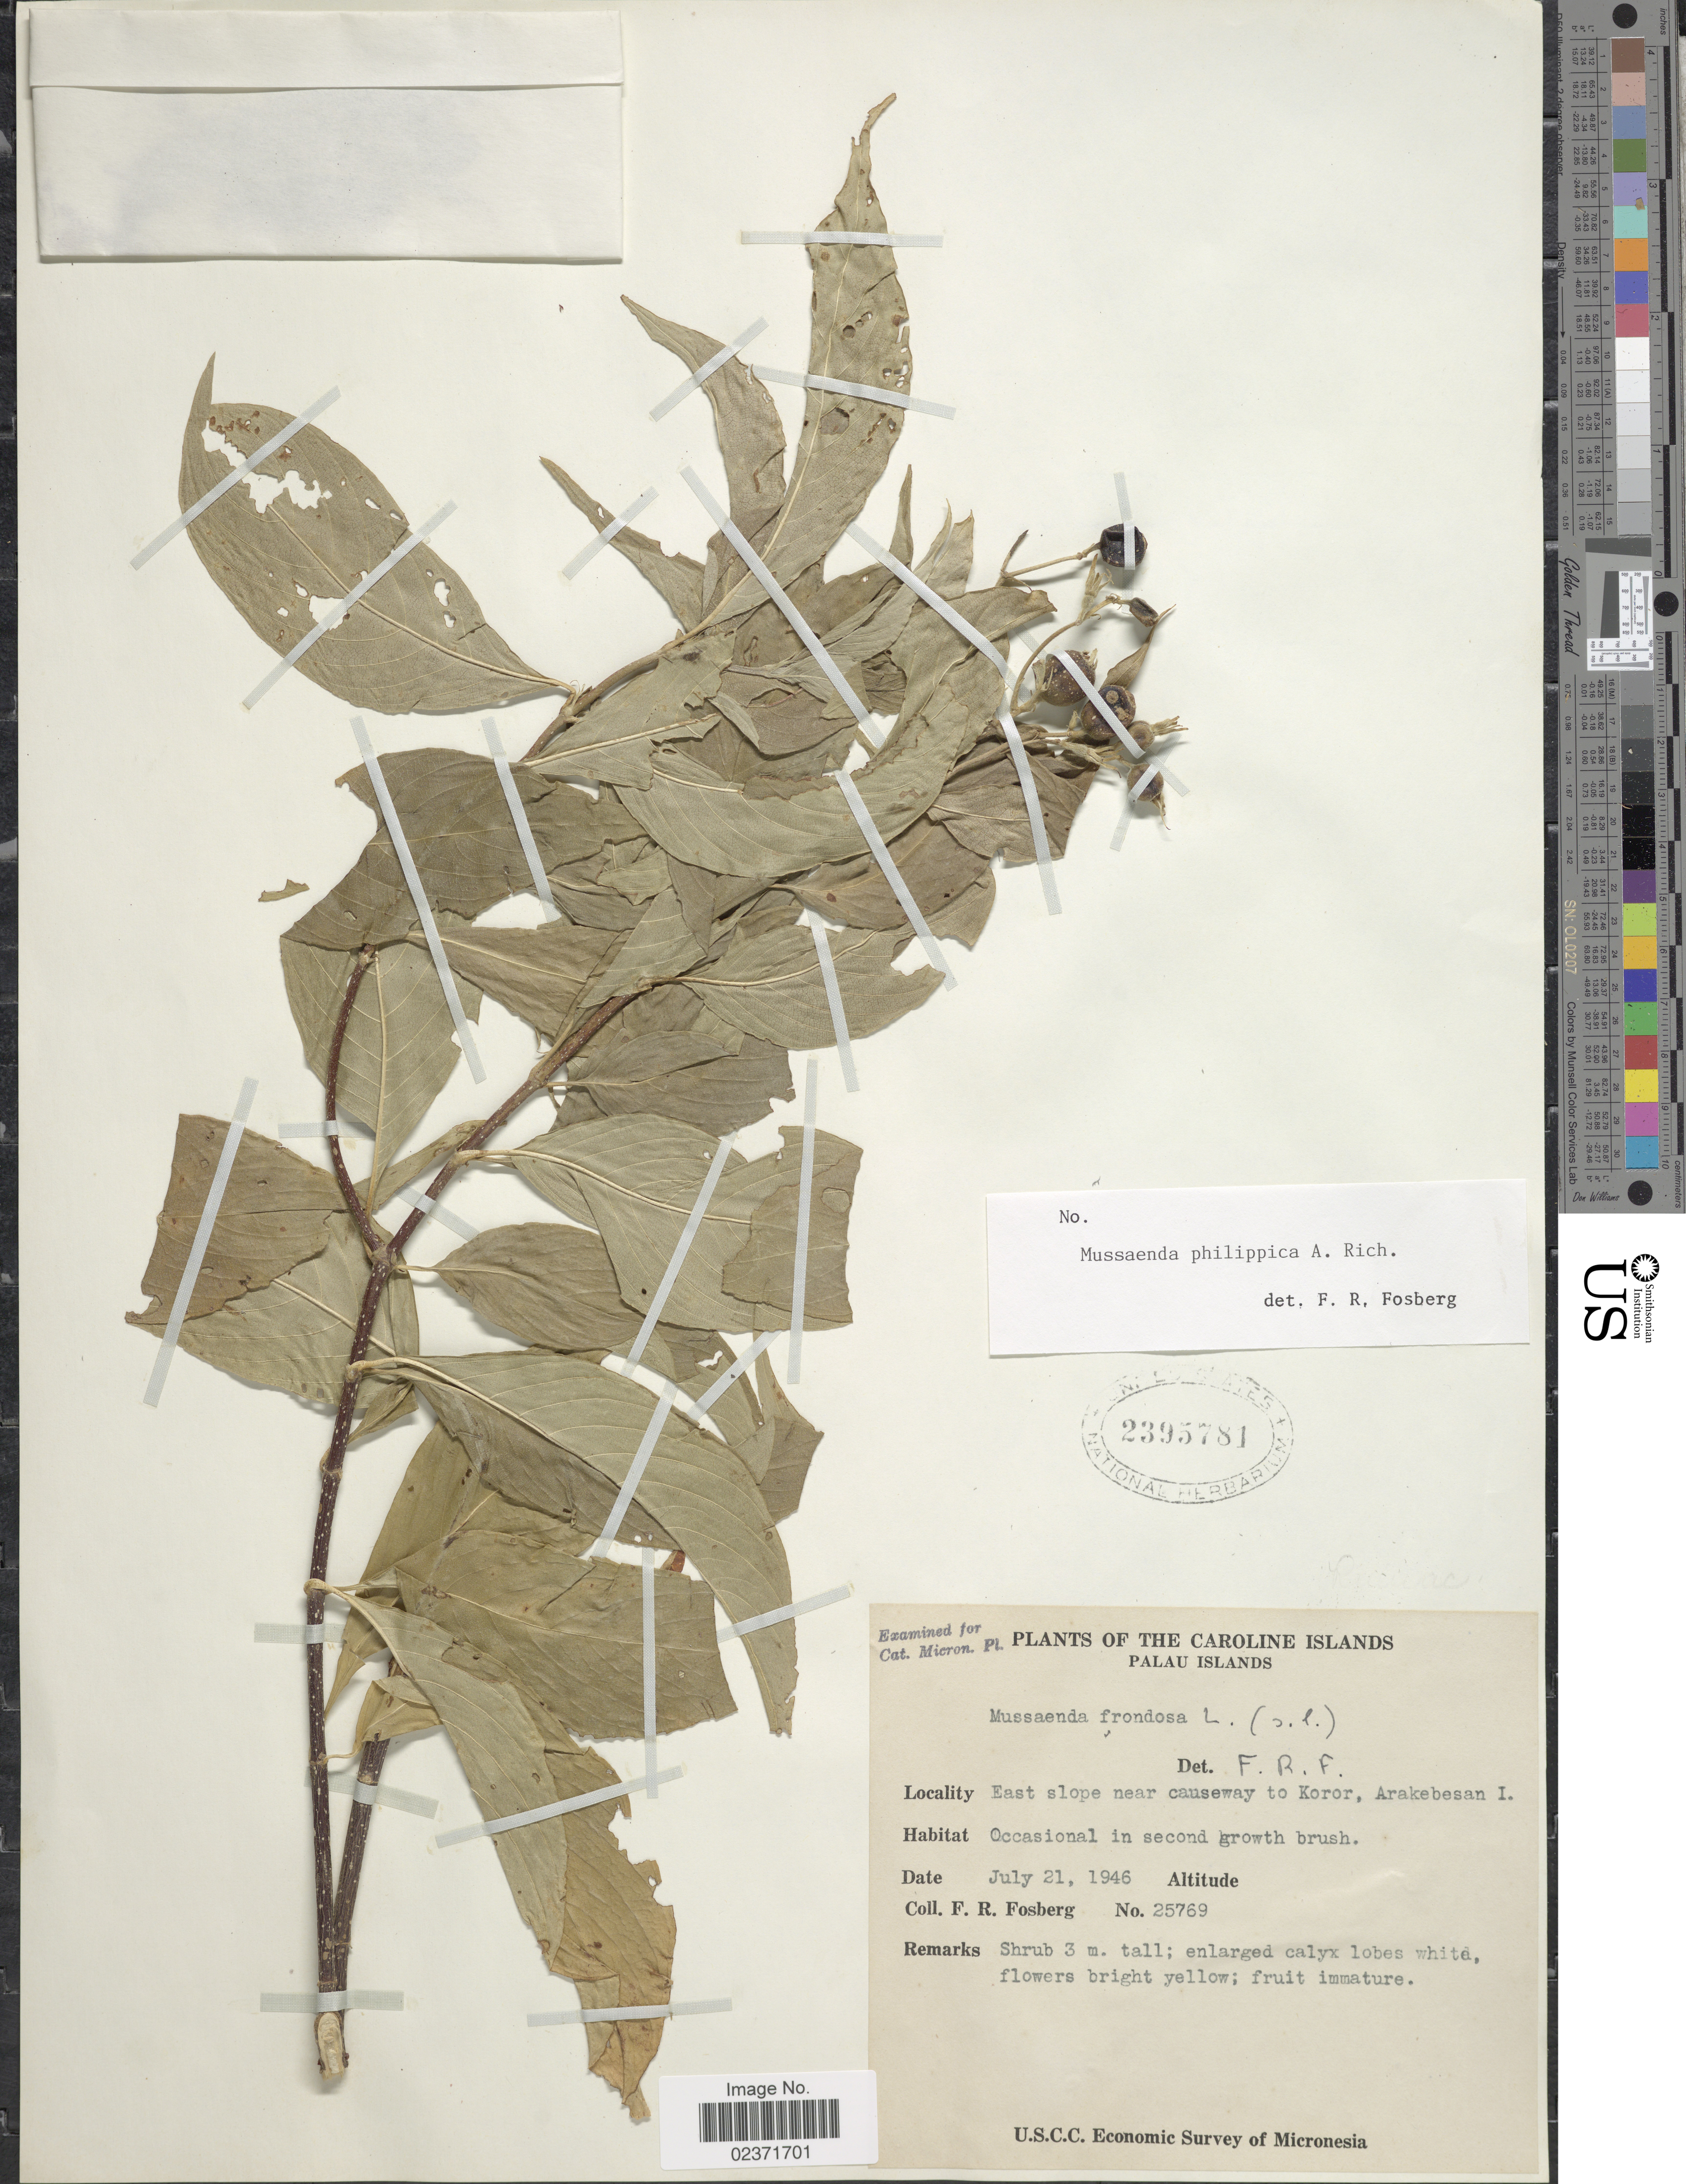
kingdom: Plantae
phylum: Tracheophyta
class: Magnoliopsida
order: Gentianales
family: Rubiaceae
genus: Mussaenda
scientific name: Mussaenda philippica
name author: A. Rich.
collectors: F. R. Fosberg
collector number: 25769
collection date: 1946-07-21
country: Palau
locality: The Caroline Islands. Palau Islands. East slope near causeway to Koror, Arakebesan I.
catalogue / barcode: US 2395781